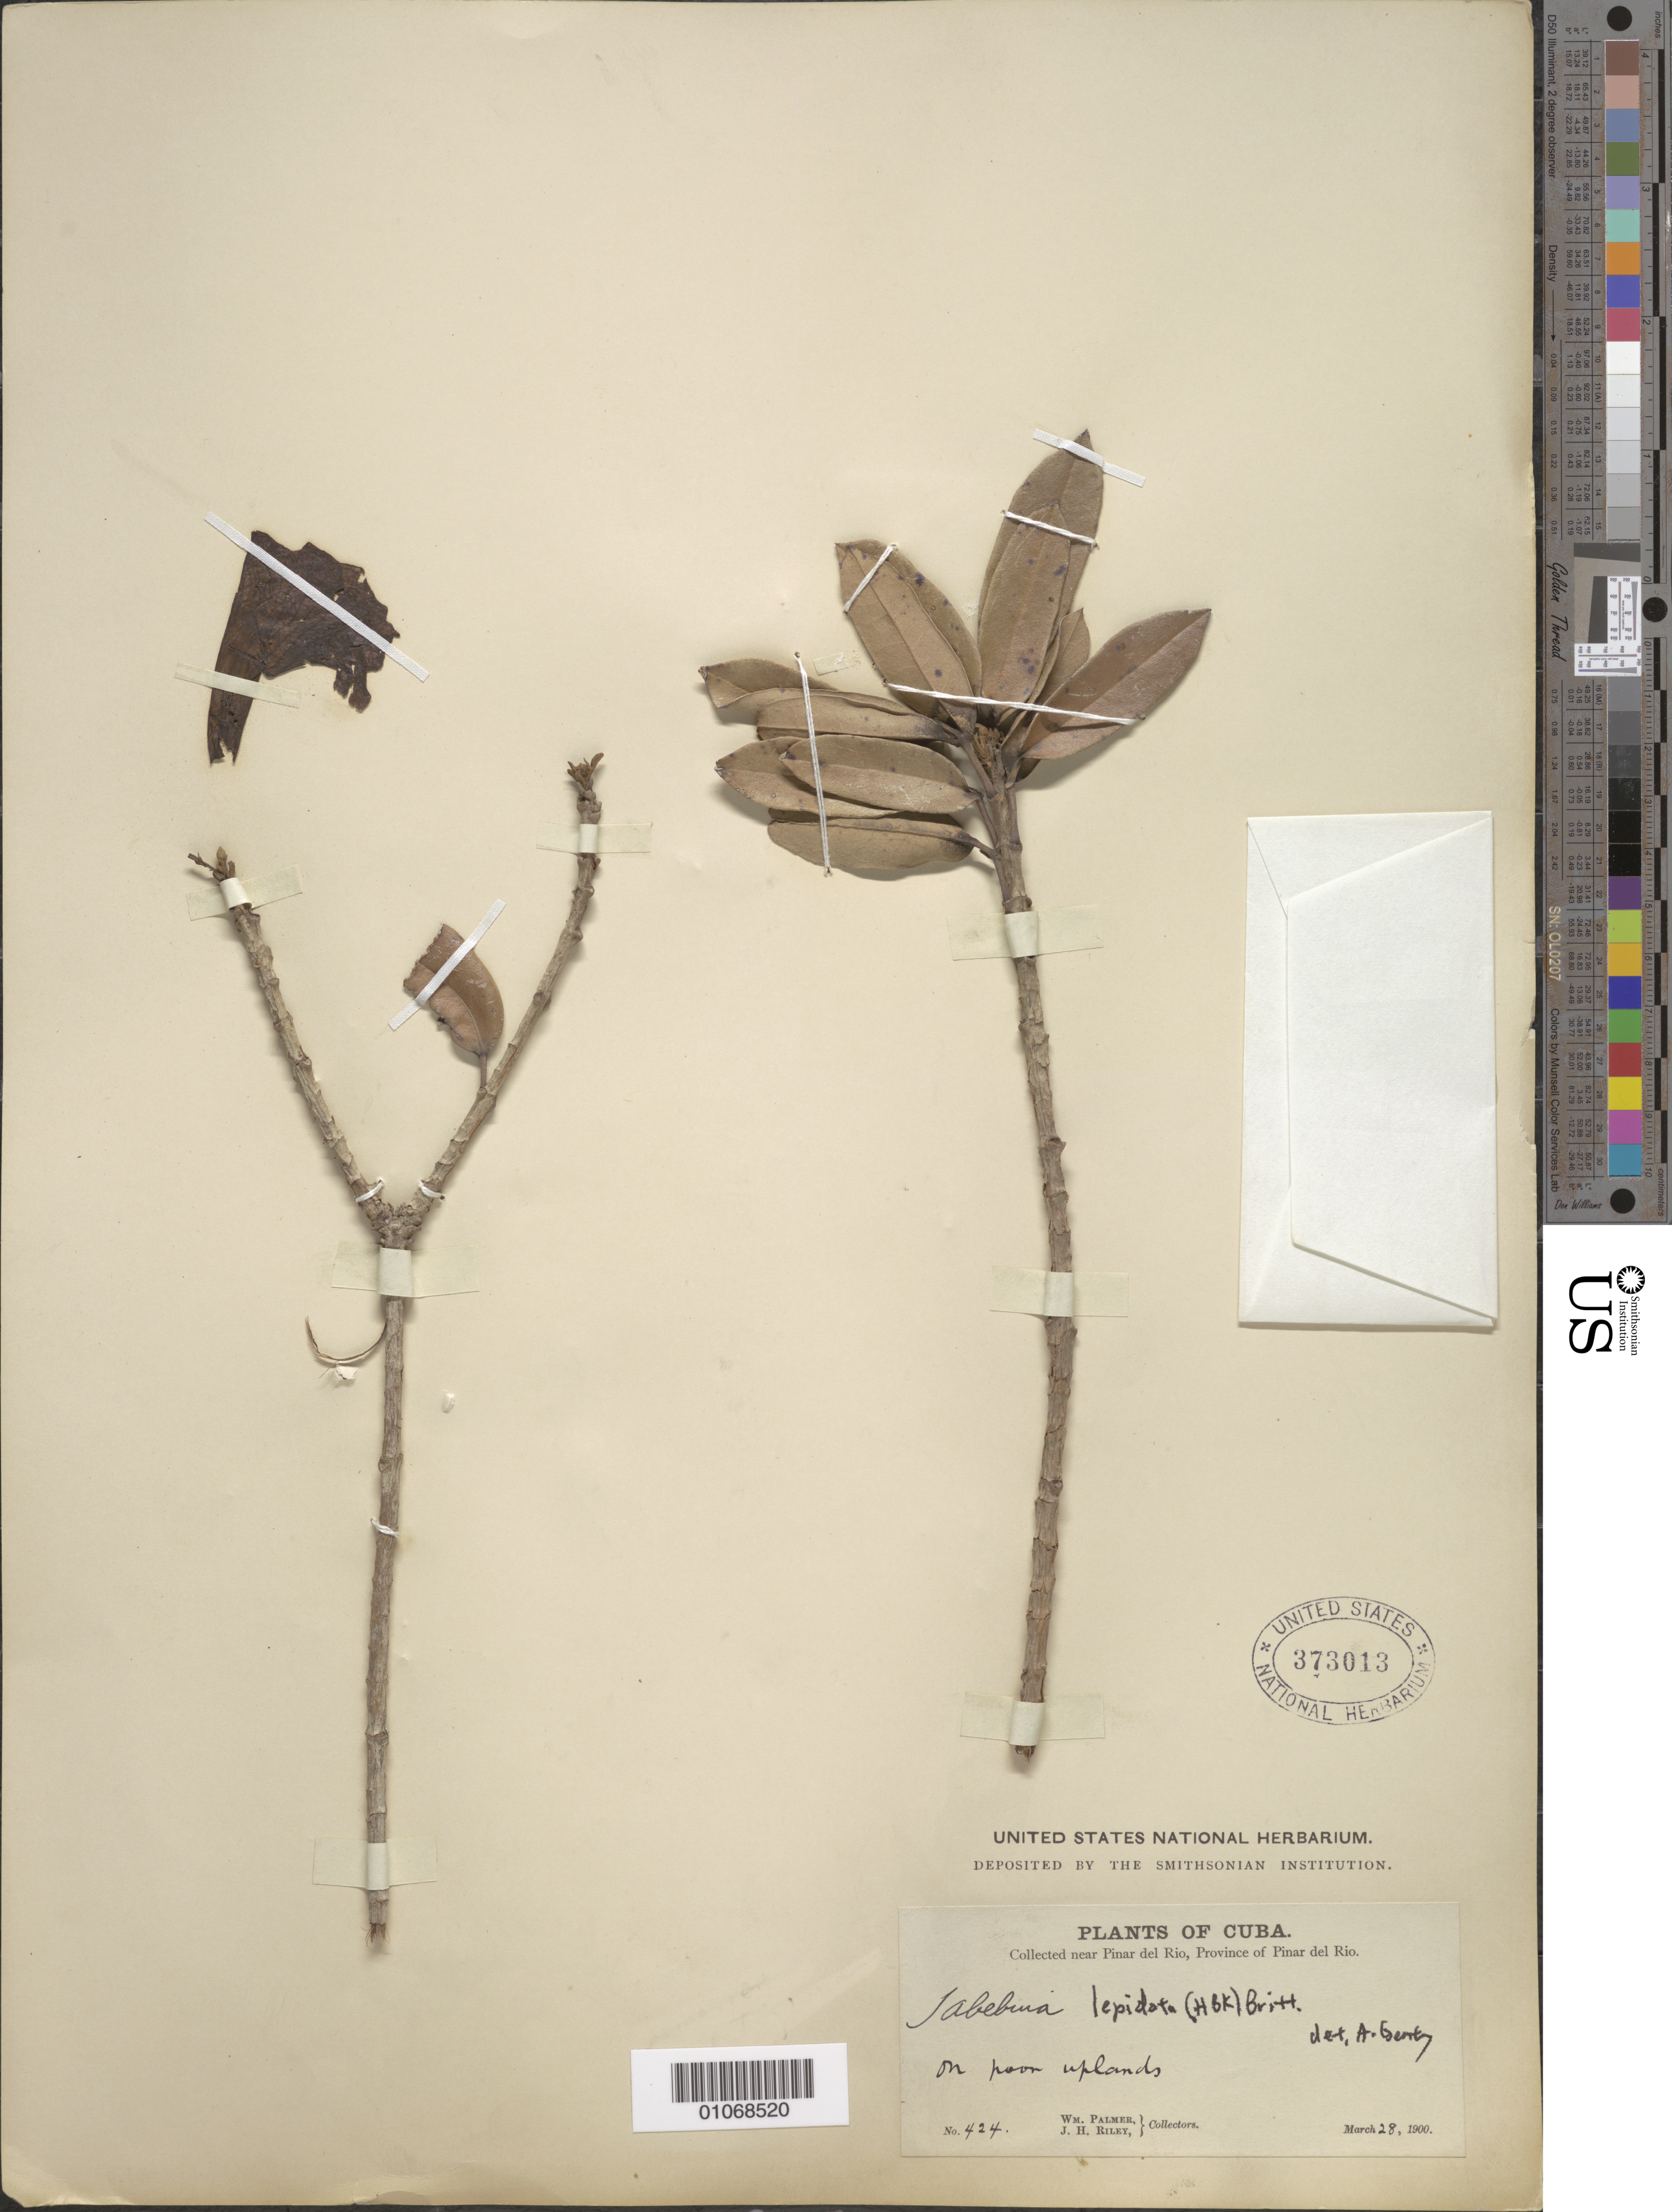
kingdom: Plantae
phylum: Tracheophyta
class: Magnoliopsida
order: Lamiales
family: Bignoniaceae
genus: Tabebuia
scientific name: Tabebuia lepidota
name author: (Kunth) Britton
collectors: W. Palmer & J. H. Riley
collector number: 424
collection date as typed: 28 Mar 1900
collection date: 1900-03-28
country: Cuba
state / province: Pinar del Rio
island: Cuba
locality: On poor uplands, collected near Pinar del Rio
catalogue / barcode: US 373013